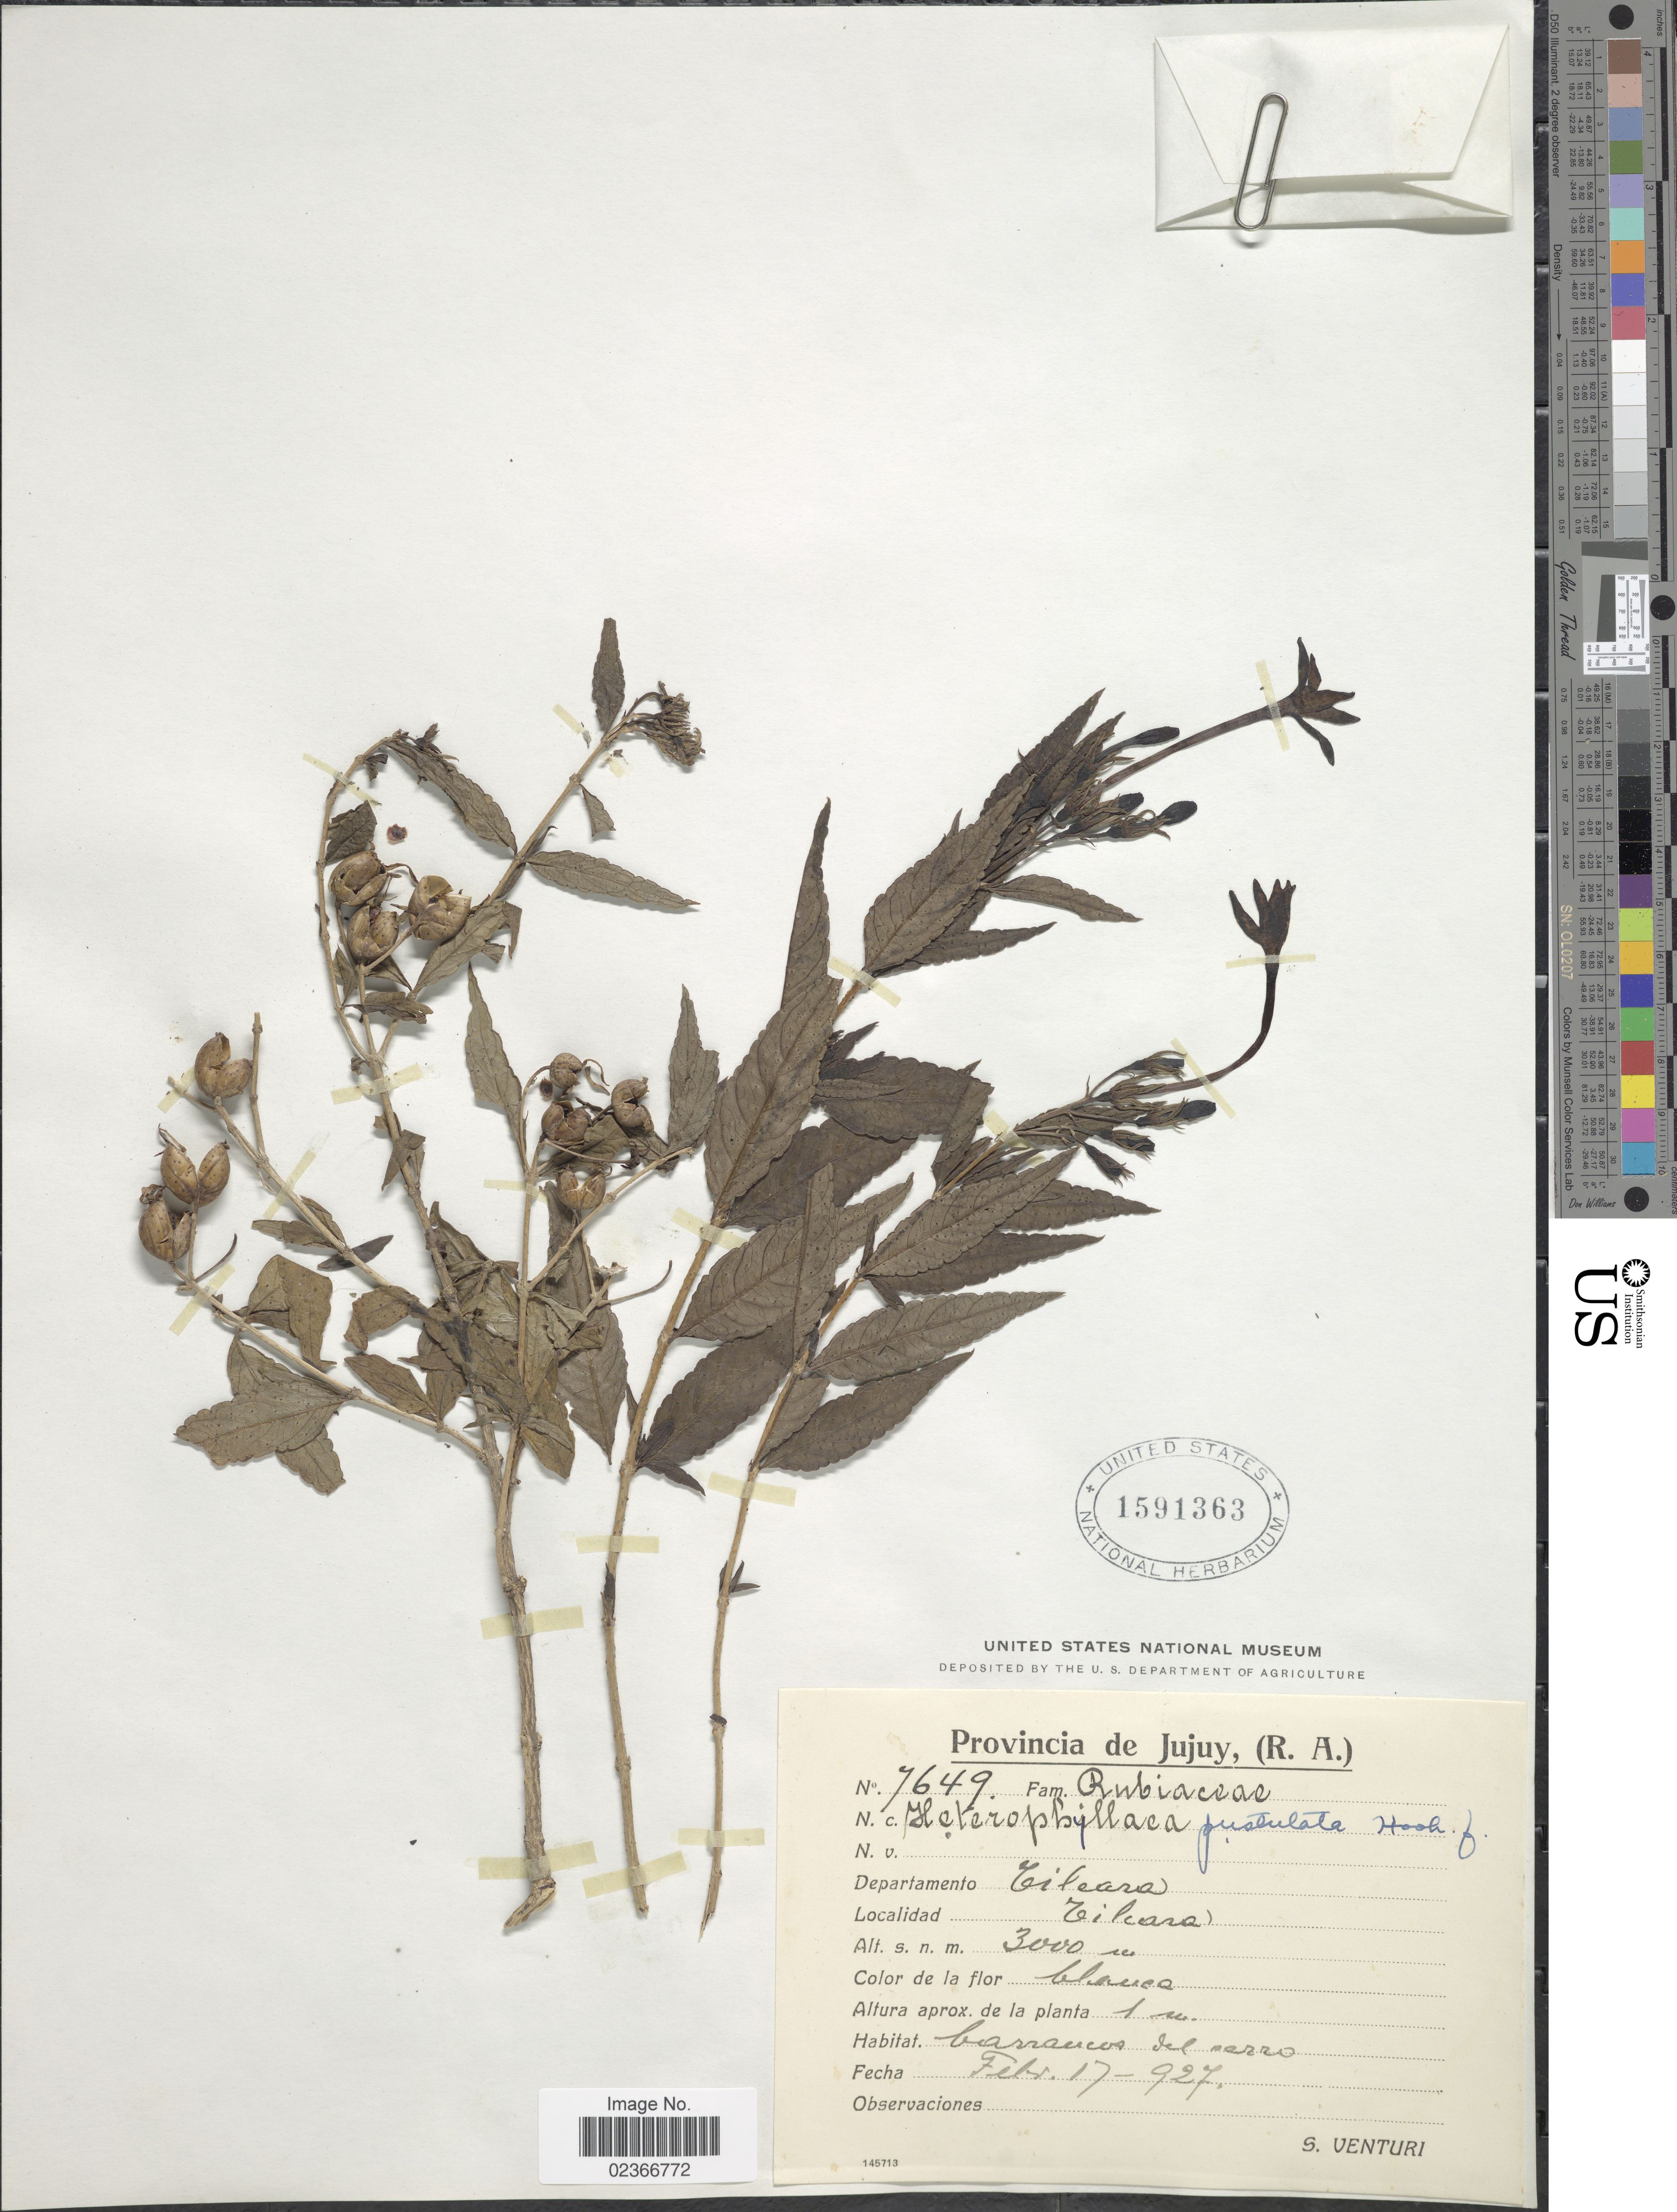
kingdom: Plantae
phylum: Tracheophyta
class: Magnoliopsida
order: Gentianales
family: Rubiaceae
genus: Heterophyllaea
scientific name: Heterophyllaea pustulata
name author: Hook. f.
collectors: S. Venturi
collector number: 7649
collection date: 1927-02-17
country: Argentina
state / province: Jujuy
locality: Provincia de Jujuy, (R. A.), Departamento Tilcara, Tilcara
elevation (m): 3000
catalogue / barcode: US 1591363